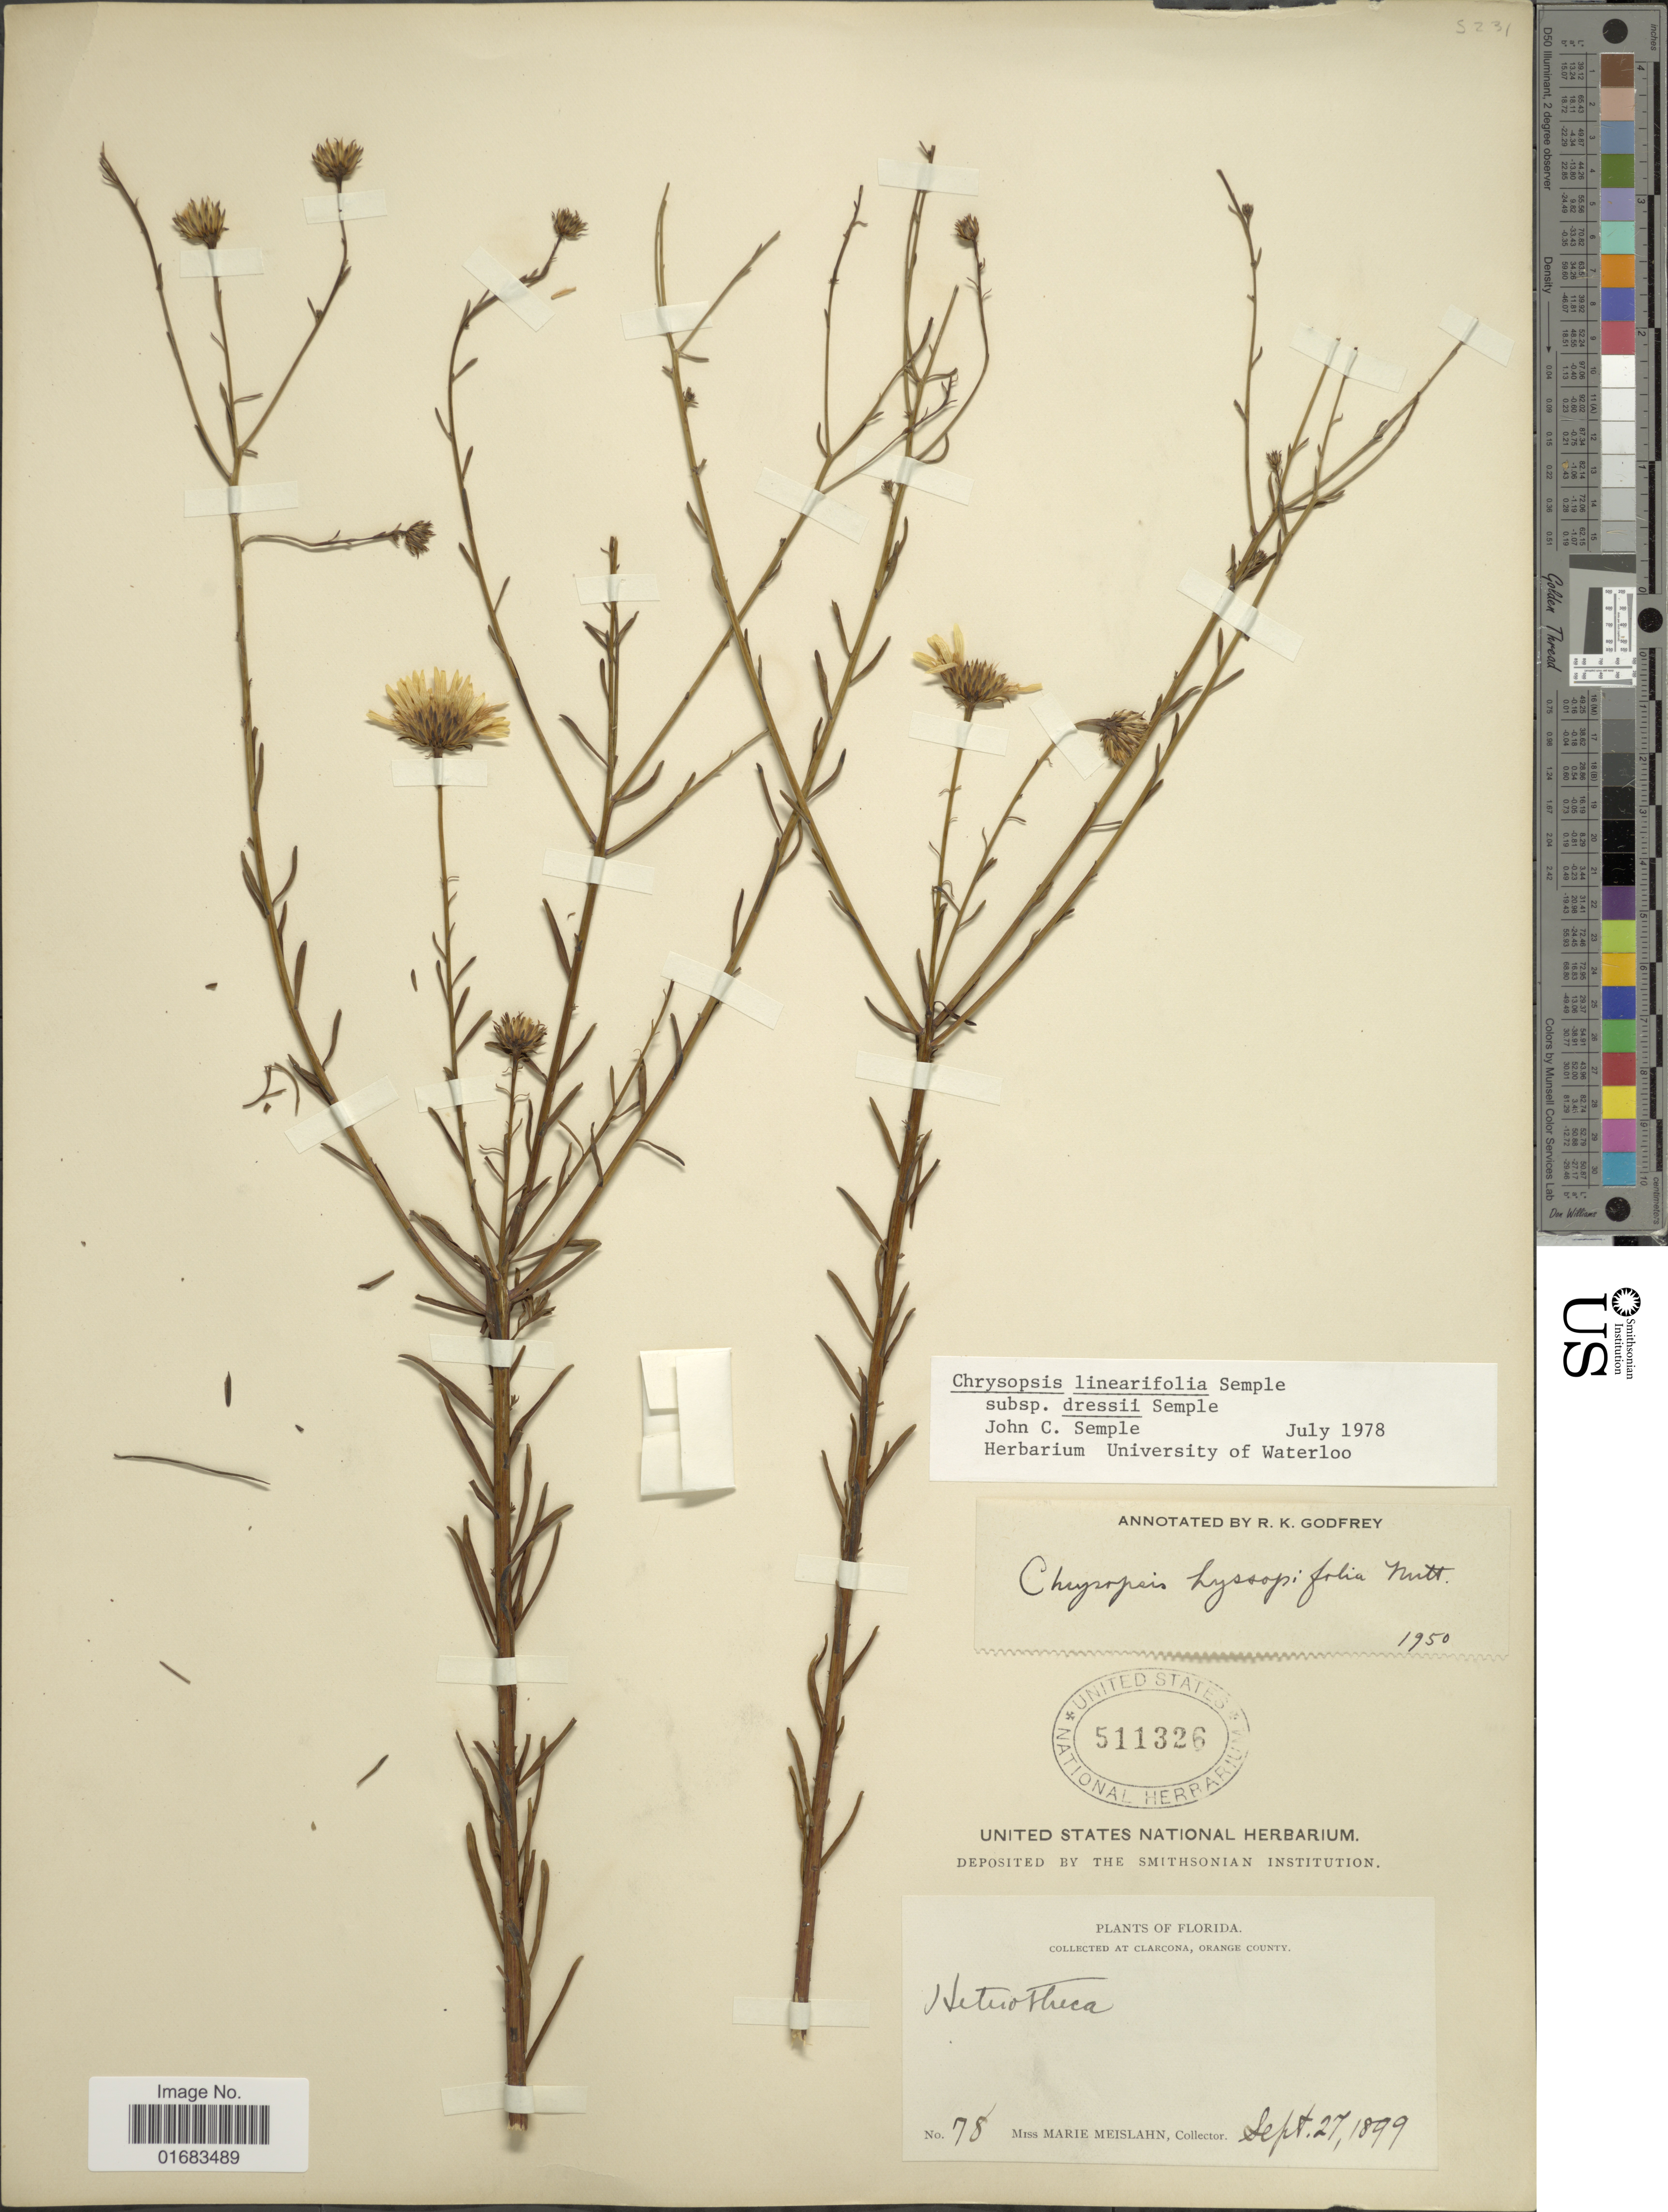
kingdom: Plantae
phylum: Tracheophyta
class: Magnoliopsida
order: Asterales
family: Asteraceae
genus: Chrysopsis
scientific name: Chrysopsis linearifolia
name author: Semple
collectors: M. Meislahn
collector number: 78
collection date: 1899-09-27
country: United States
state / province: Florida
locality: At Clarcona, Orange county.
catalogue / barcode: US 511326